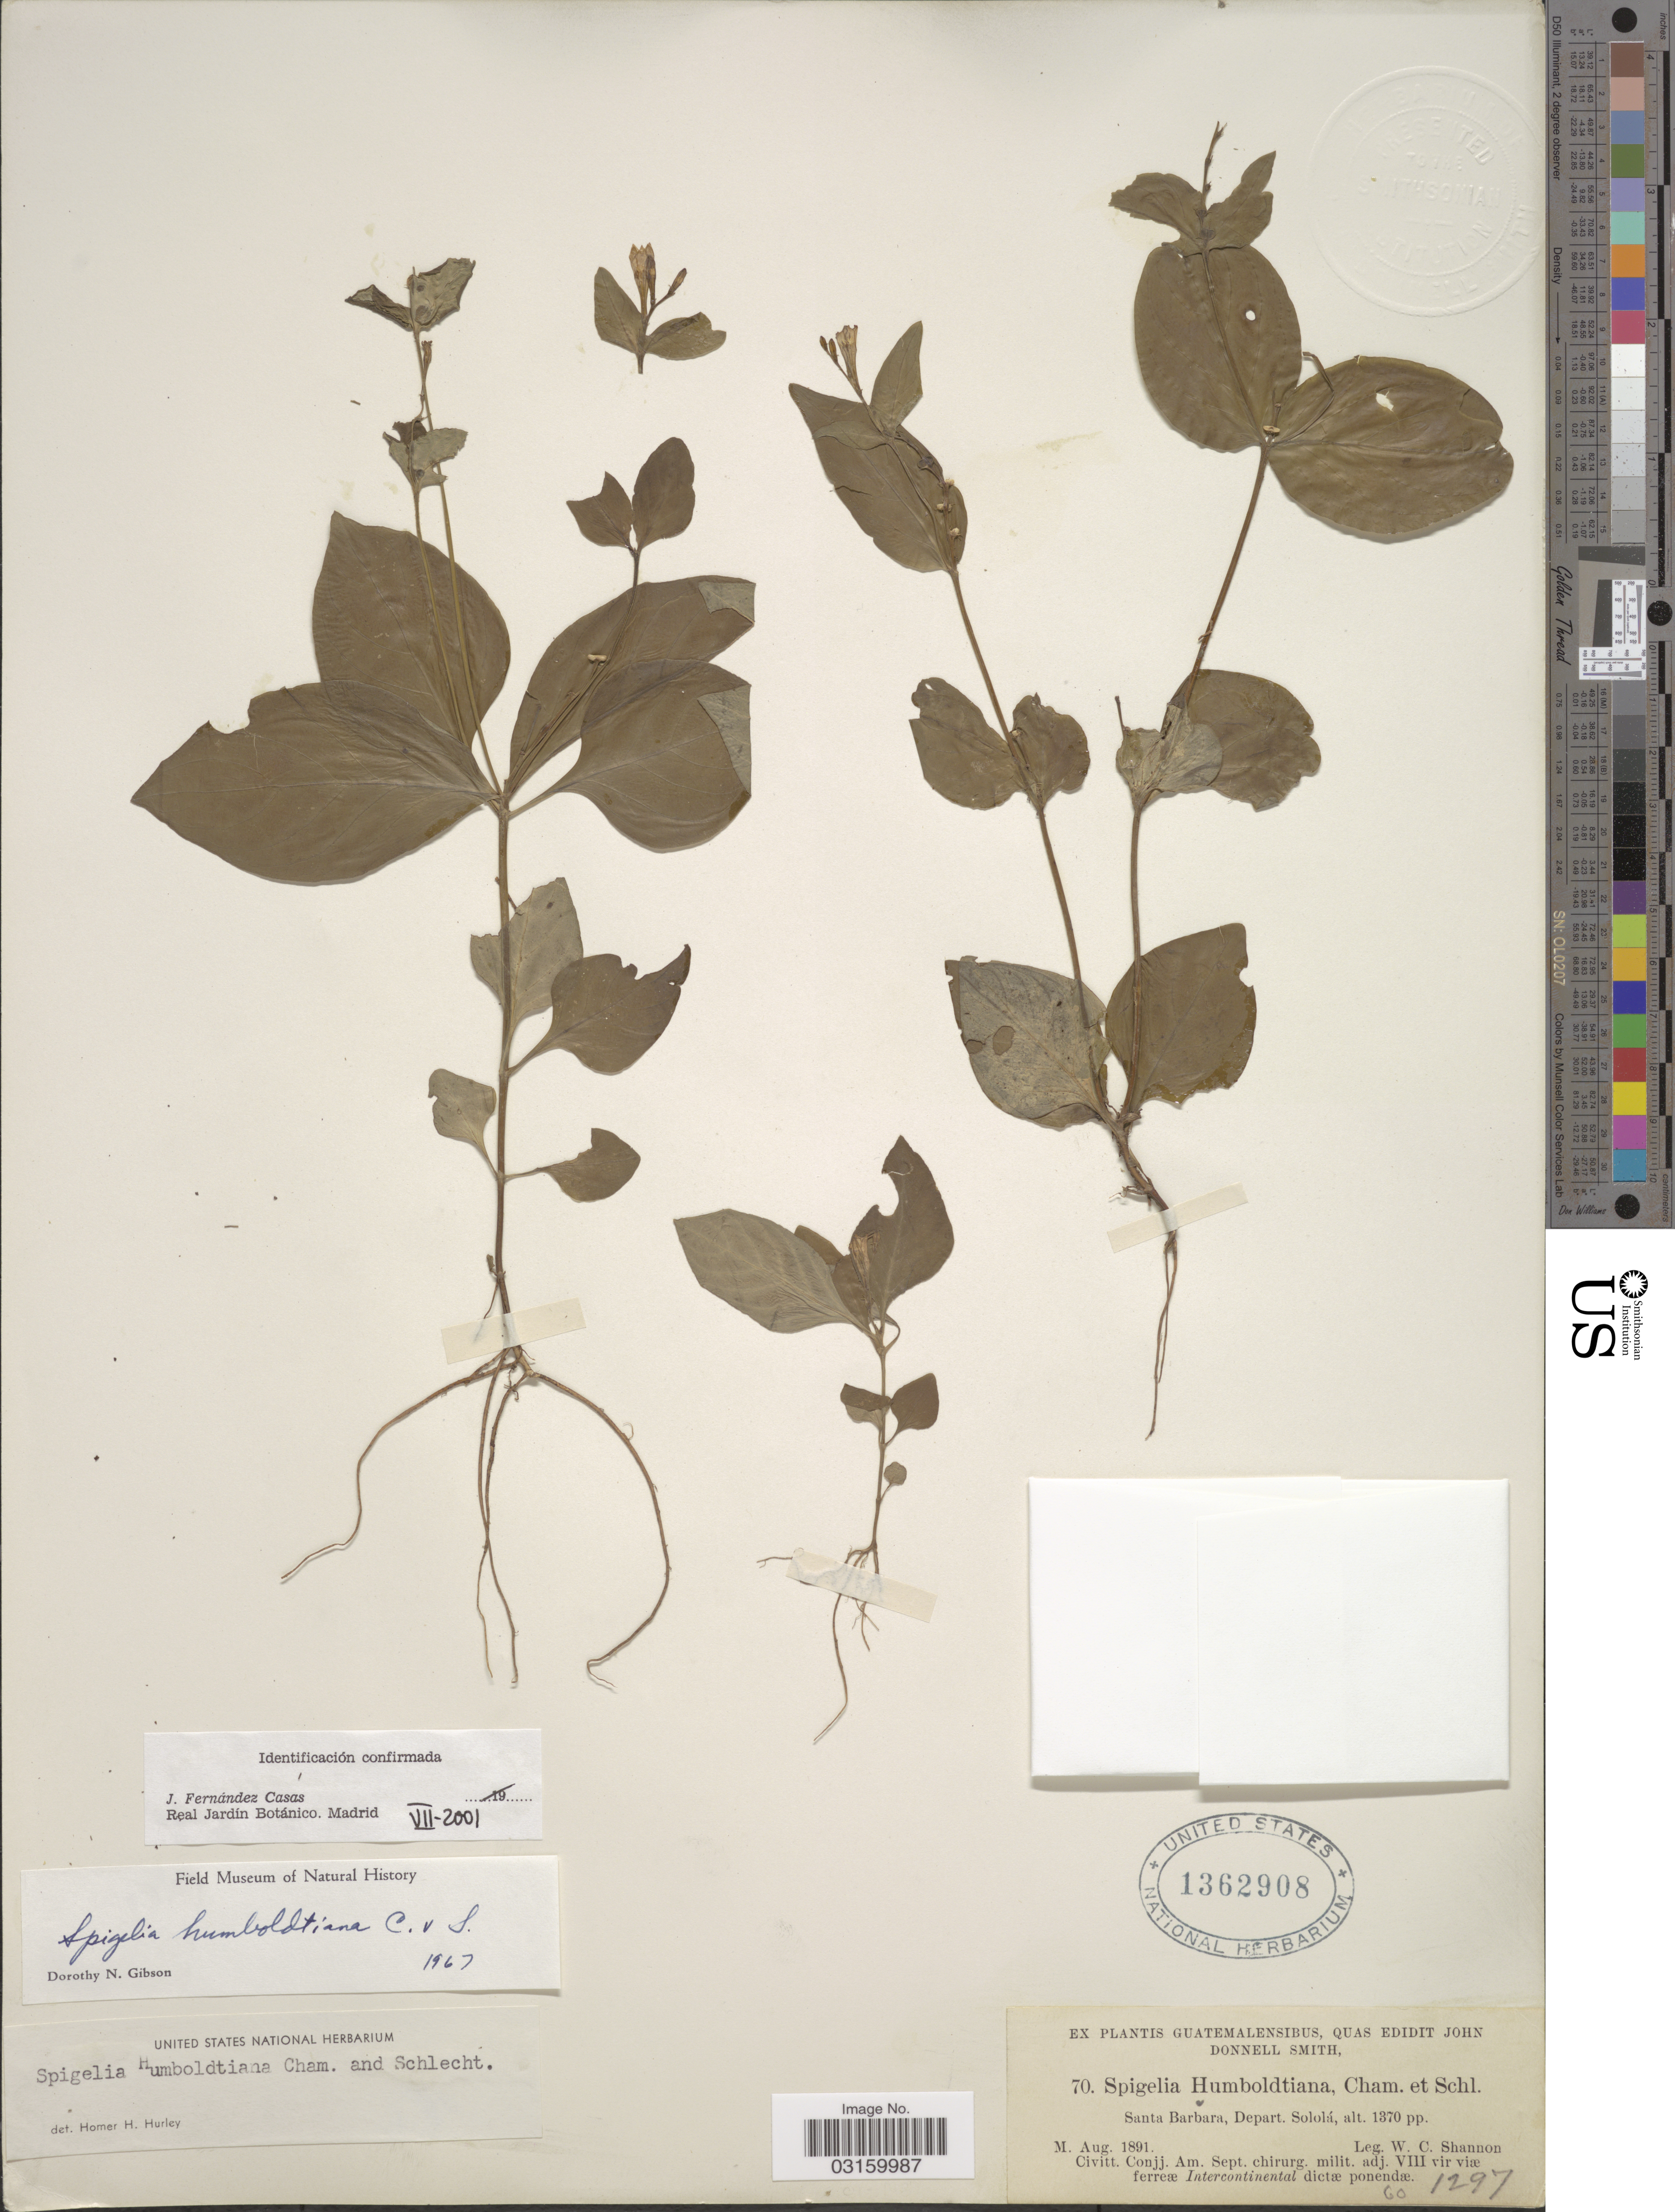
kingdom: Plantae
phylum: Tracheophyta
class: Magnoliopsida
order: Gentianales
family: Loganiaceae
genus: Spigelia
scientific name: Spigelia humboldtiana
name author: Cham. & Schltdl.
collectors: W. C. Shannon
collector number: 70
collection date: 1891-08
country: Guatemala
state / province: Sololá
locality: Santa Barbara, Depart. Sololá.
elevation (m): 418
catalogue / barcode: US 1362908